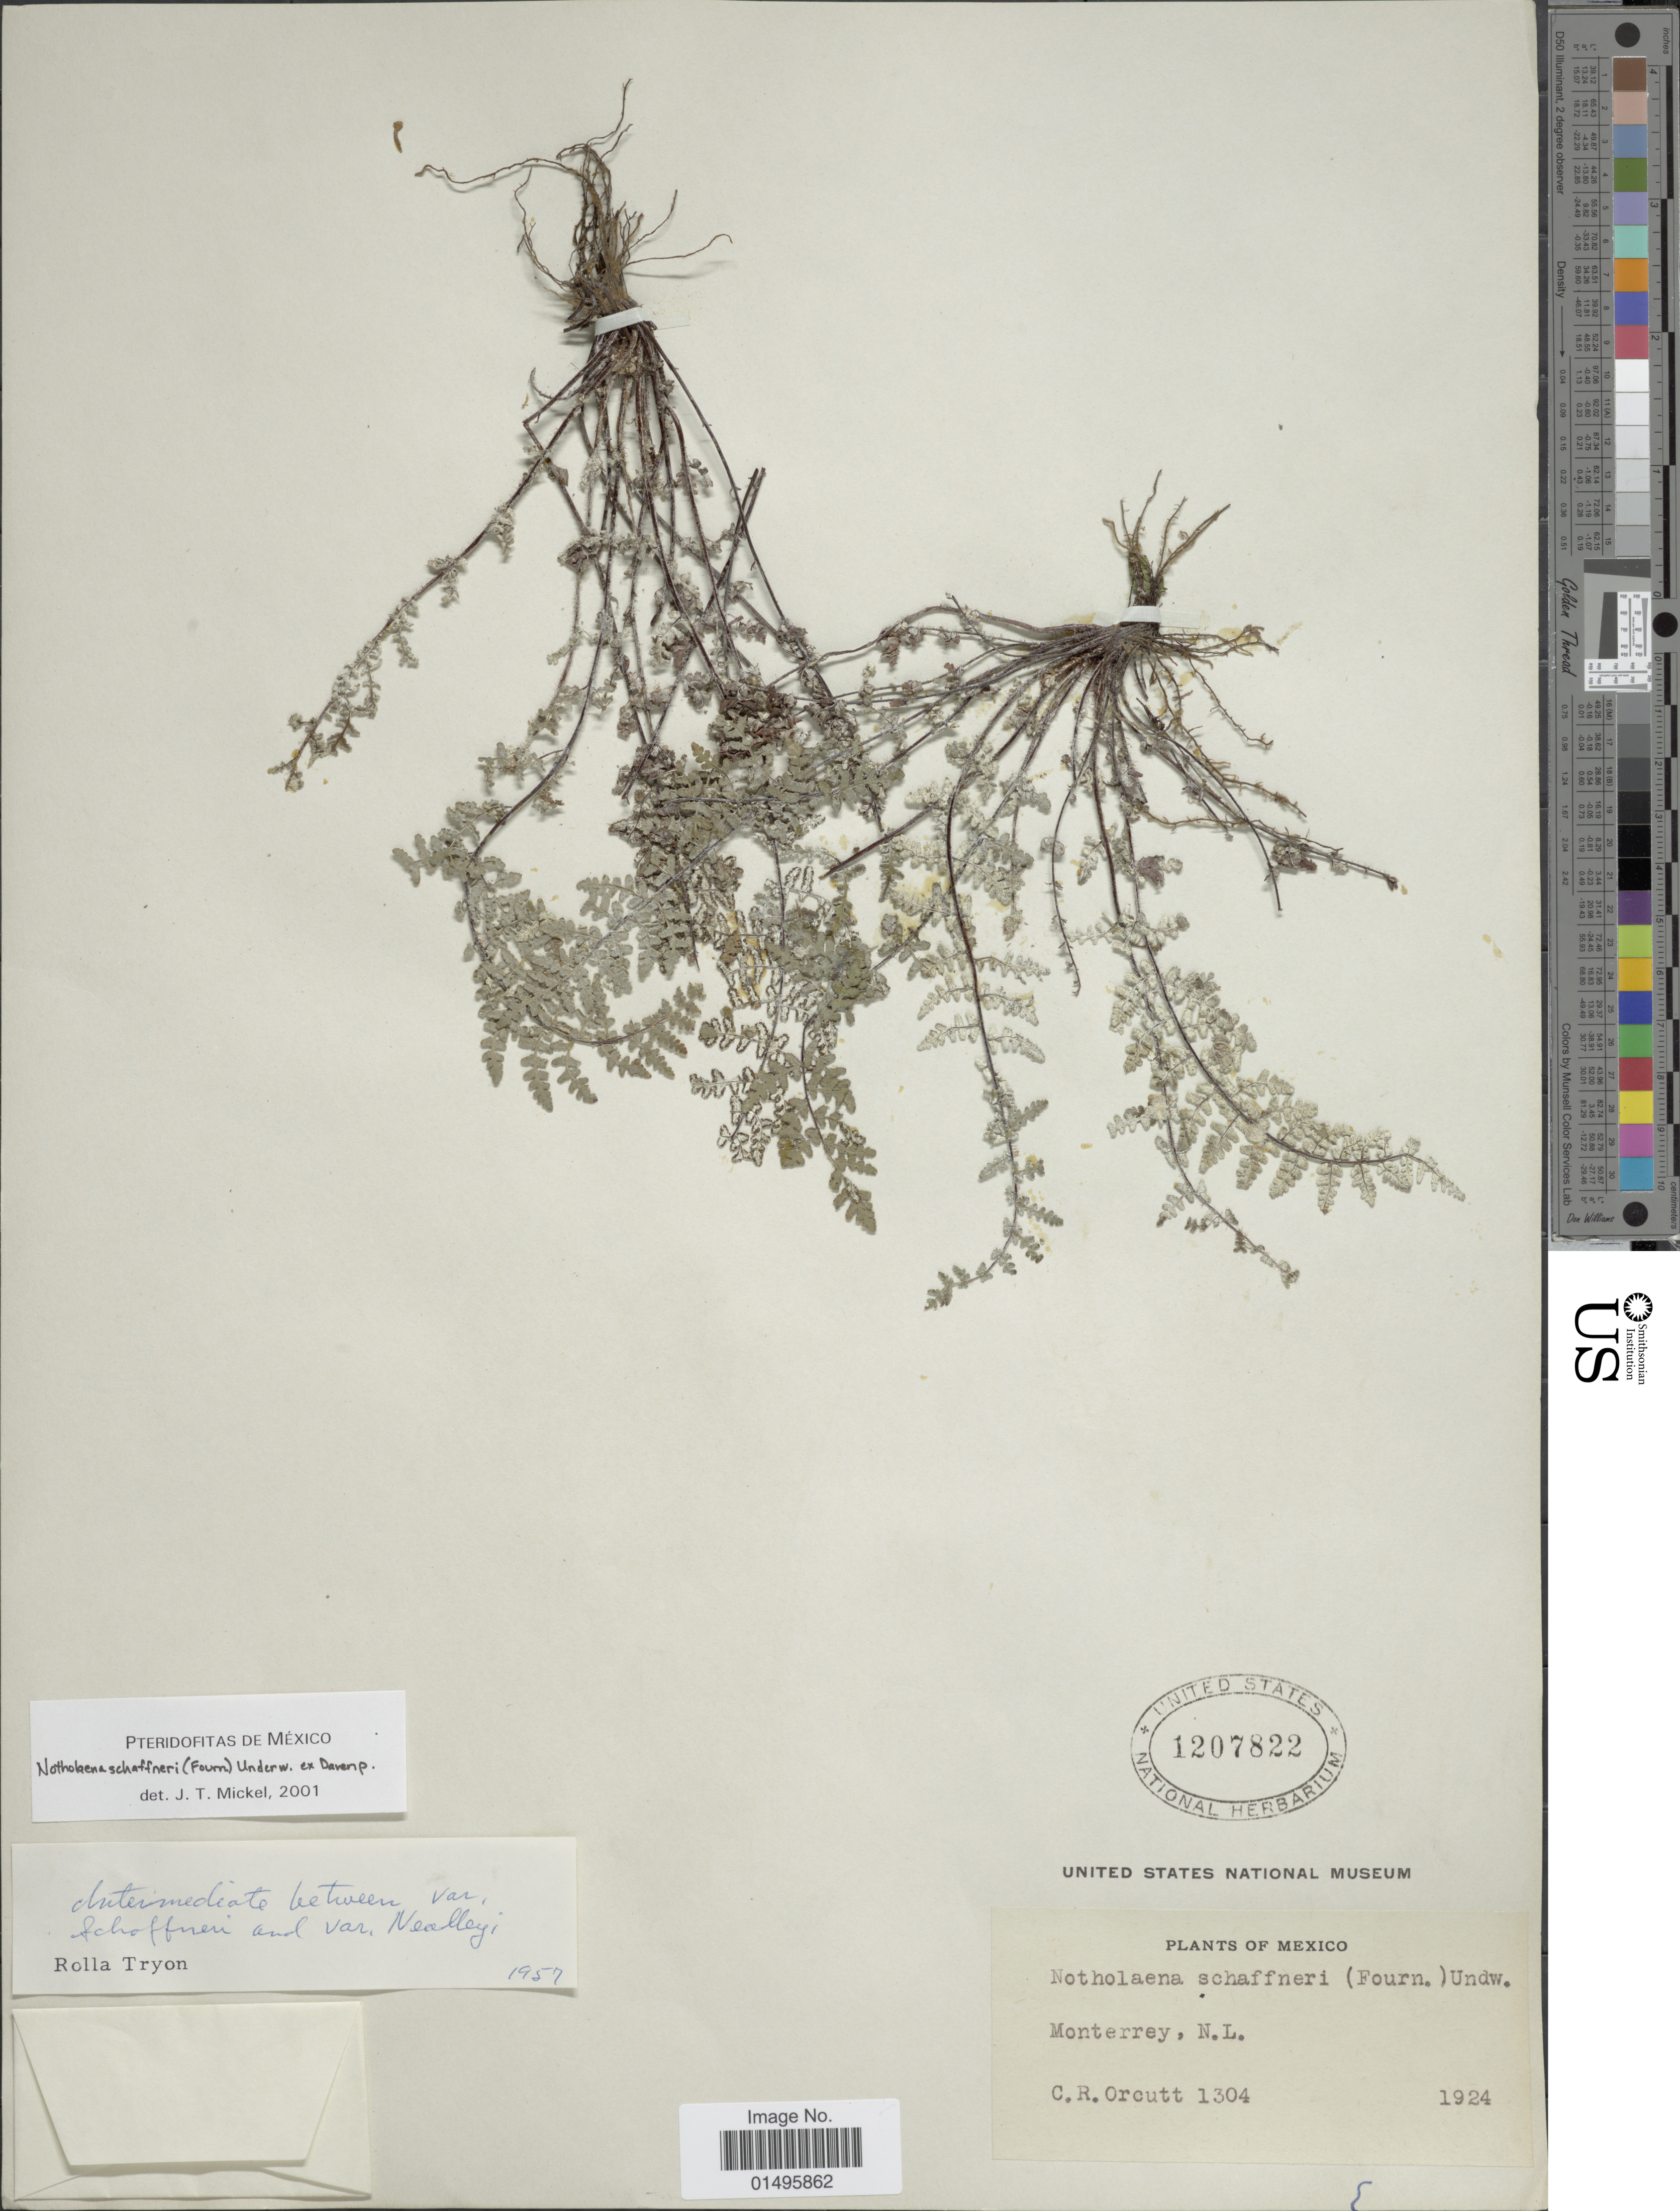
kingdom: Plantae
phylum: Tracheophyta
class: Polypodiopsida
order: Polypodiales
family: Pteridaceae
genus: Notholaena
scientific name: Notholaena schaffneri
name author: (E. Fourn.) Underw.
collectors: C. R. Orcutt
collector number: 1304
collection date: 1924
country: Mexico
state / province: Nuevo León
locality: Mexico, Monterrey, N.L.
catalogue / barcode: US 1207822